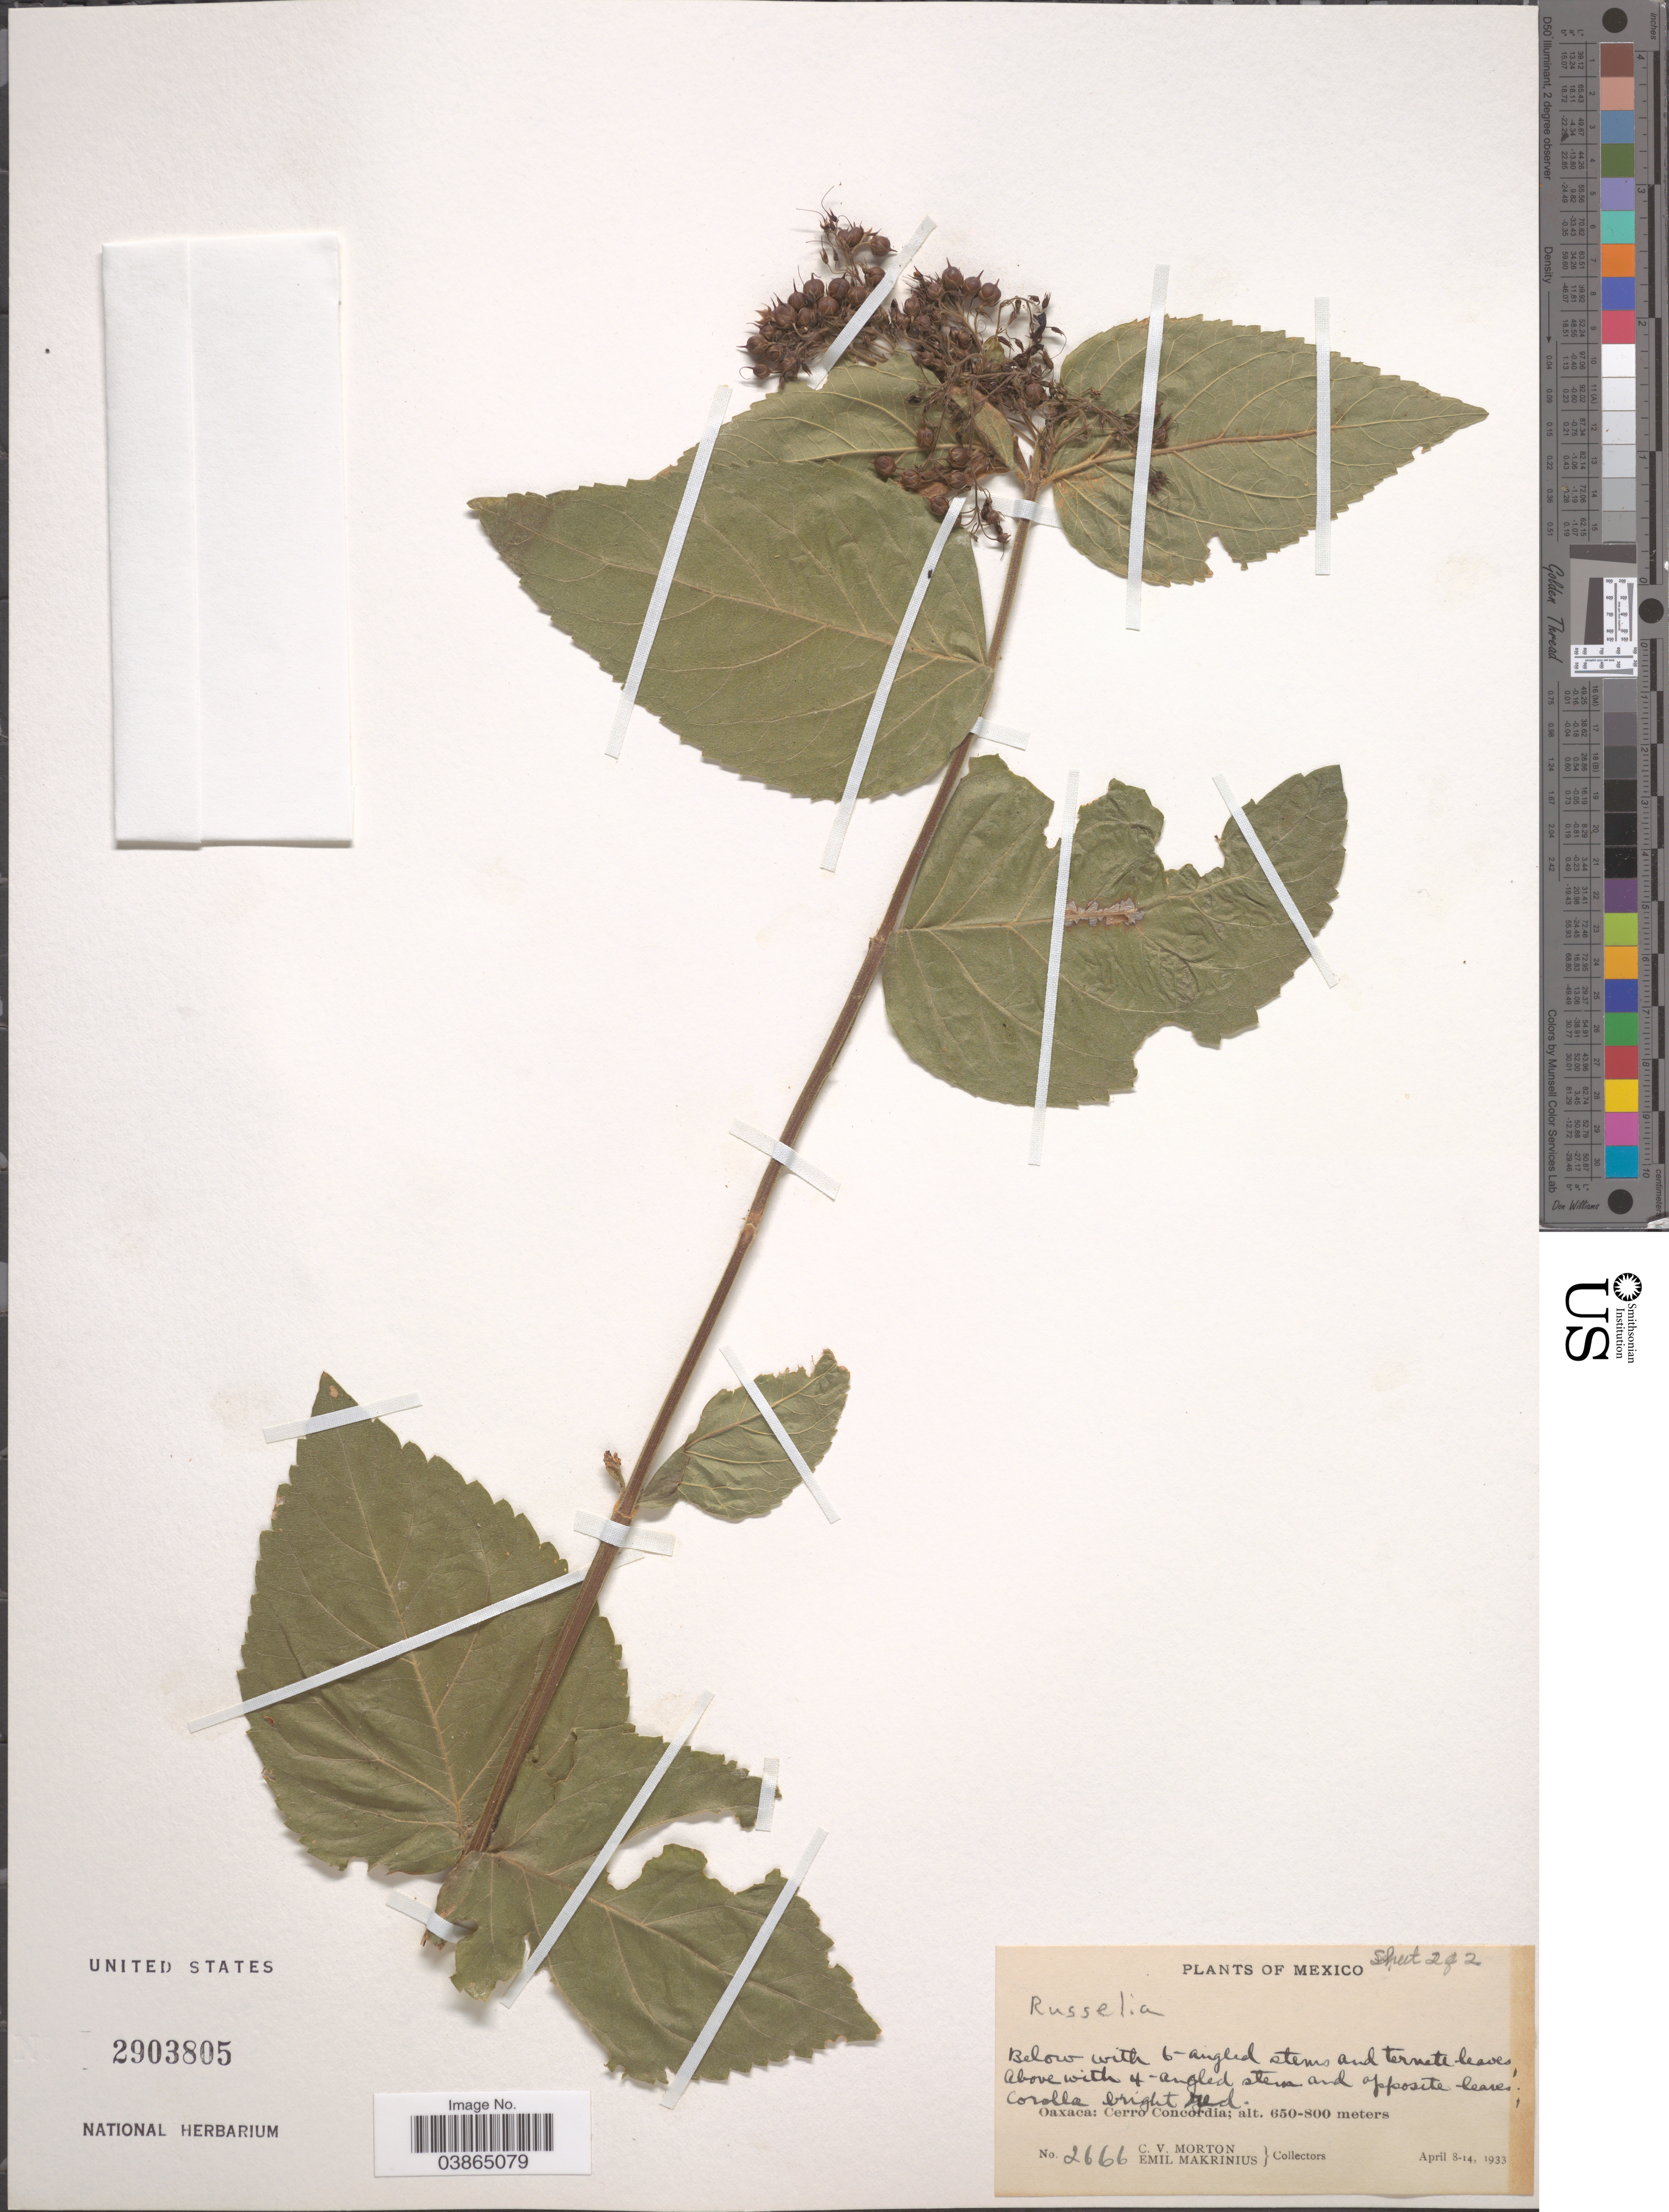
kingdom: Plantae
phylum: Tracheophyta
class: Magnoliopsida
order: Lamiales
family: Plantaginaceae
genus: Russelia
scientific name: Russelia sp.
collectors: C. V. Morton & E. Makrinius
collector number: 2666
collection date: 1933-04-08/1933-04-14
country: Mexico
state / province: Oaxaca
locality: Cerro Concordia.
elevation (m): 650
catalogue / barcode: US 2903805